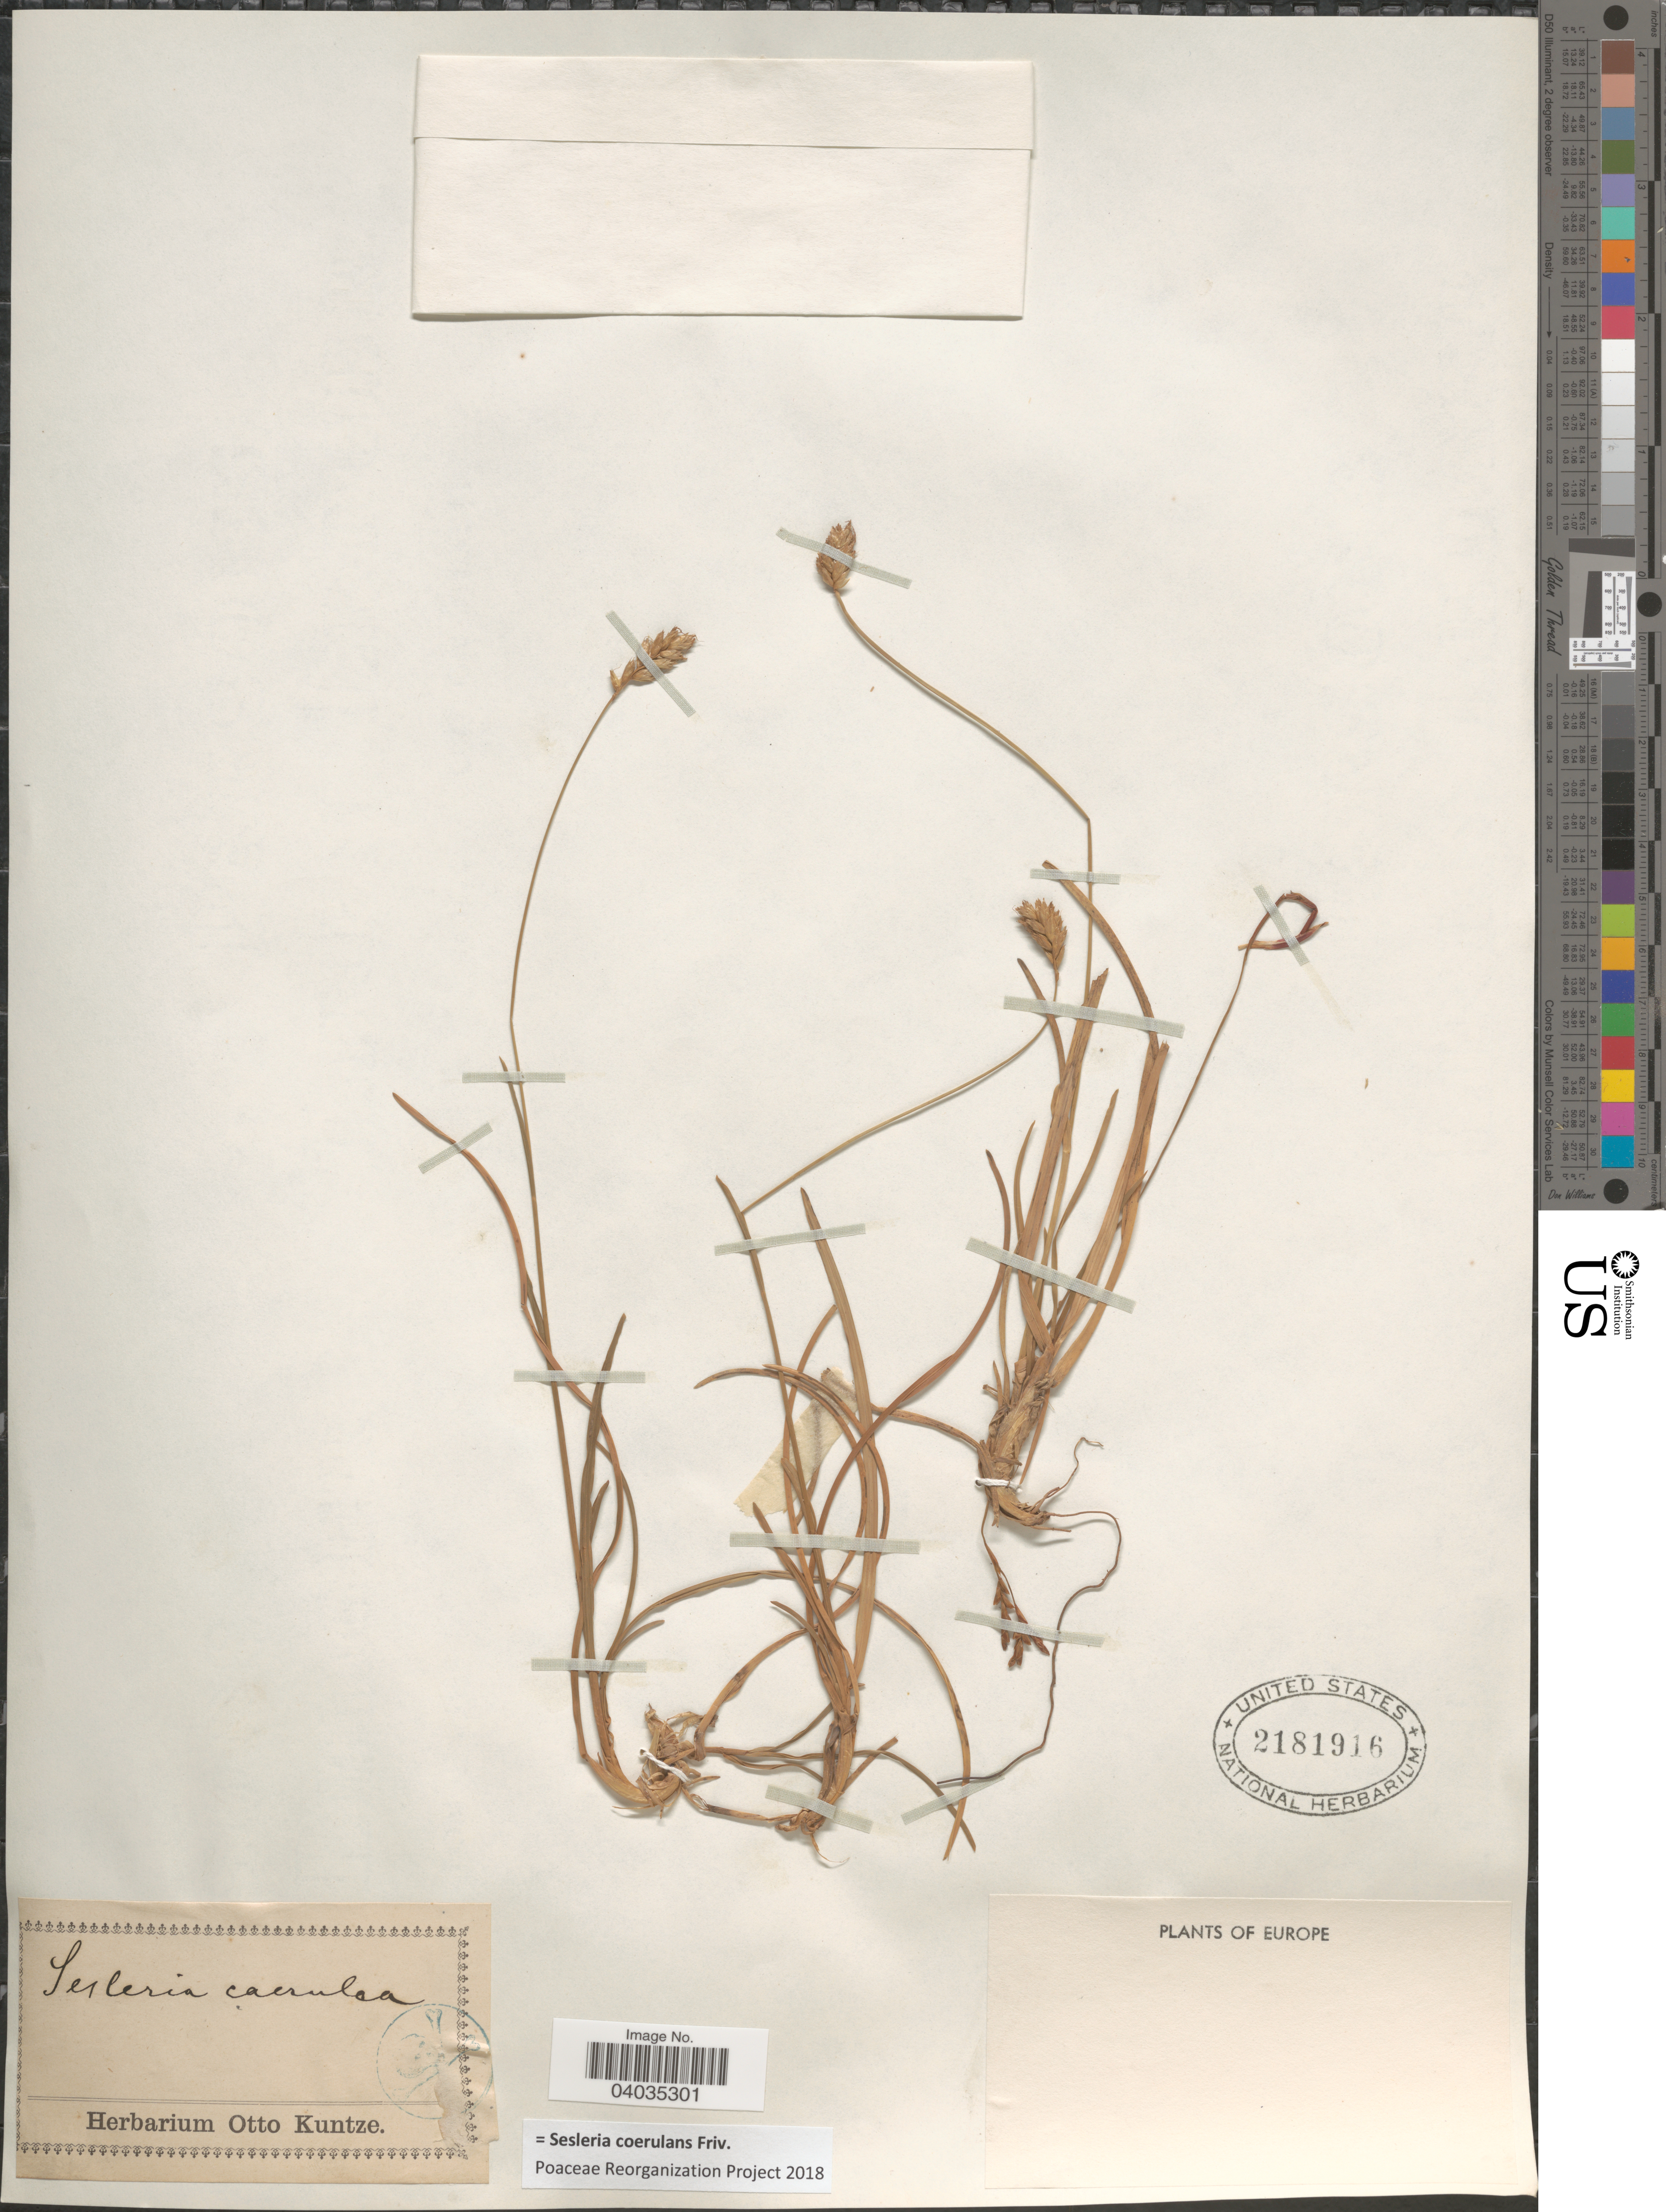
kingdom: Plantae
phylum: Tracheophyta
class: Liliopsida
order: Poales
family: Poaceae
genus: Sesleria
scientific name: Sesleria coerulans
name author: Friv.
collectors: ex herb. Otto Kuntze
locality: Europe.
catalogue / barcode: US 2181916